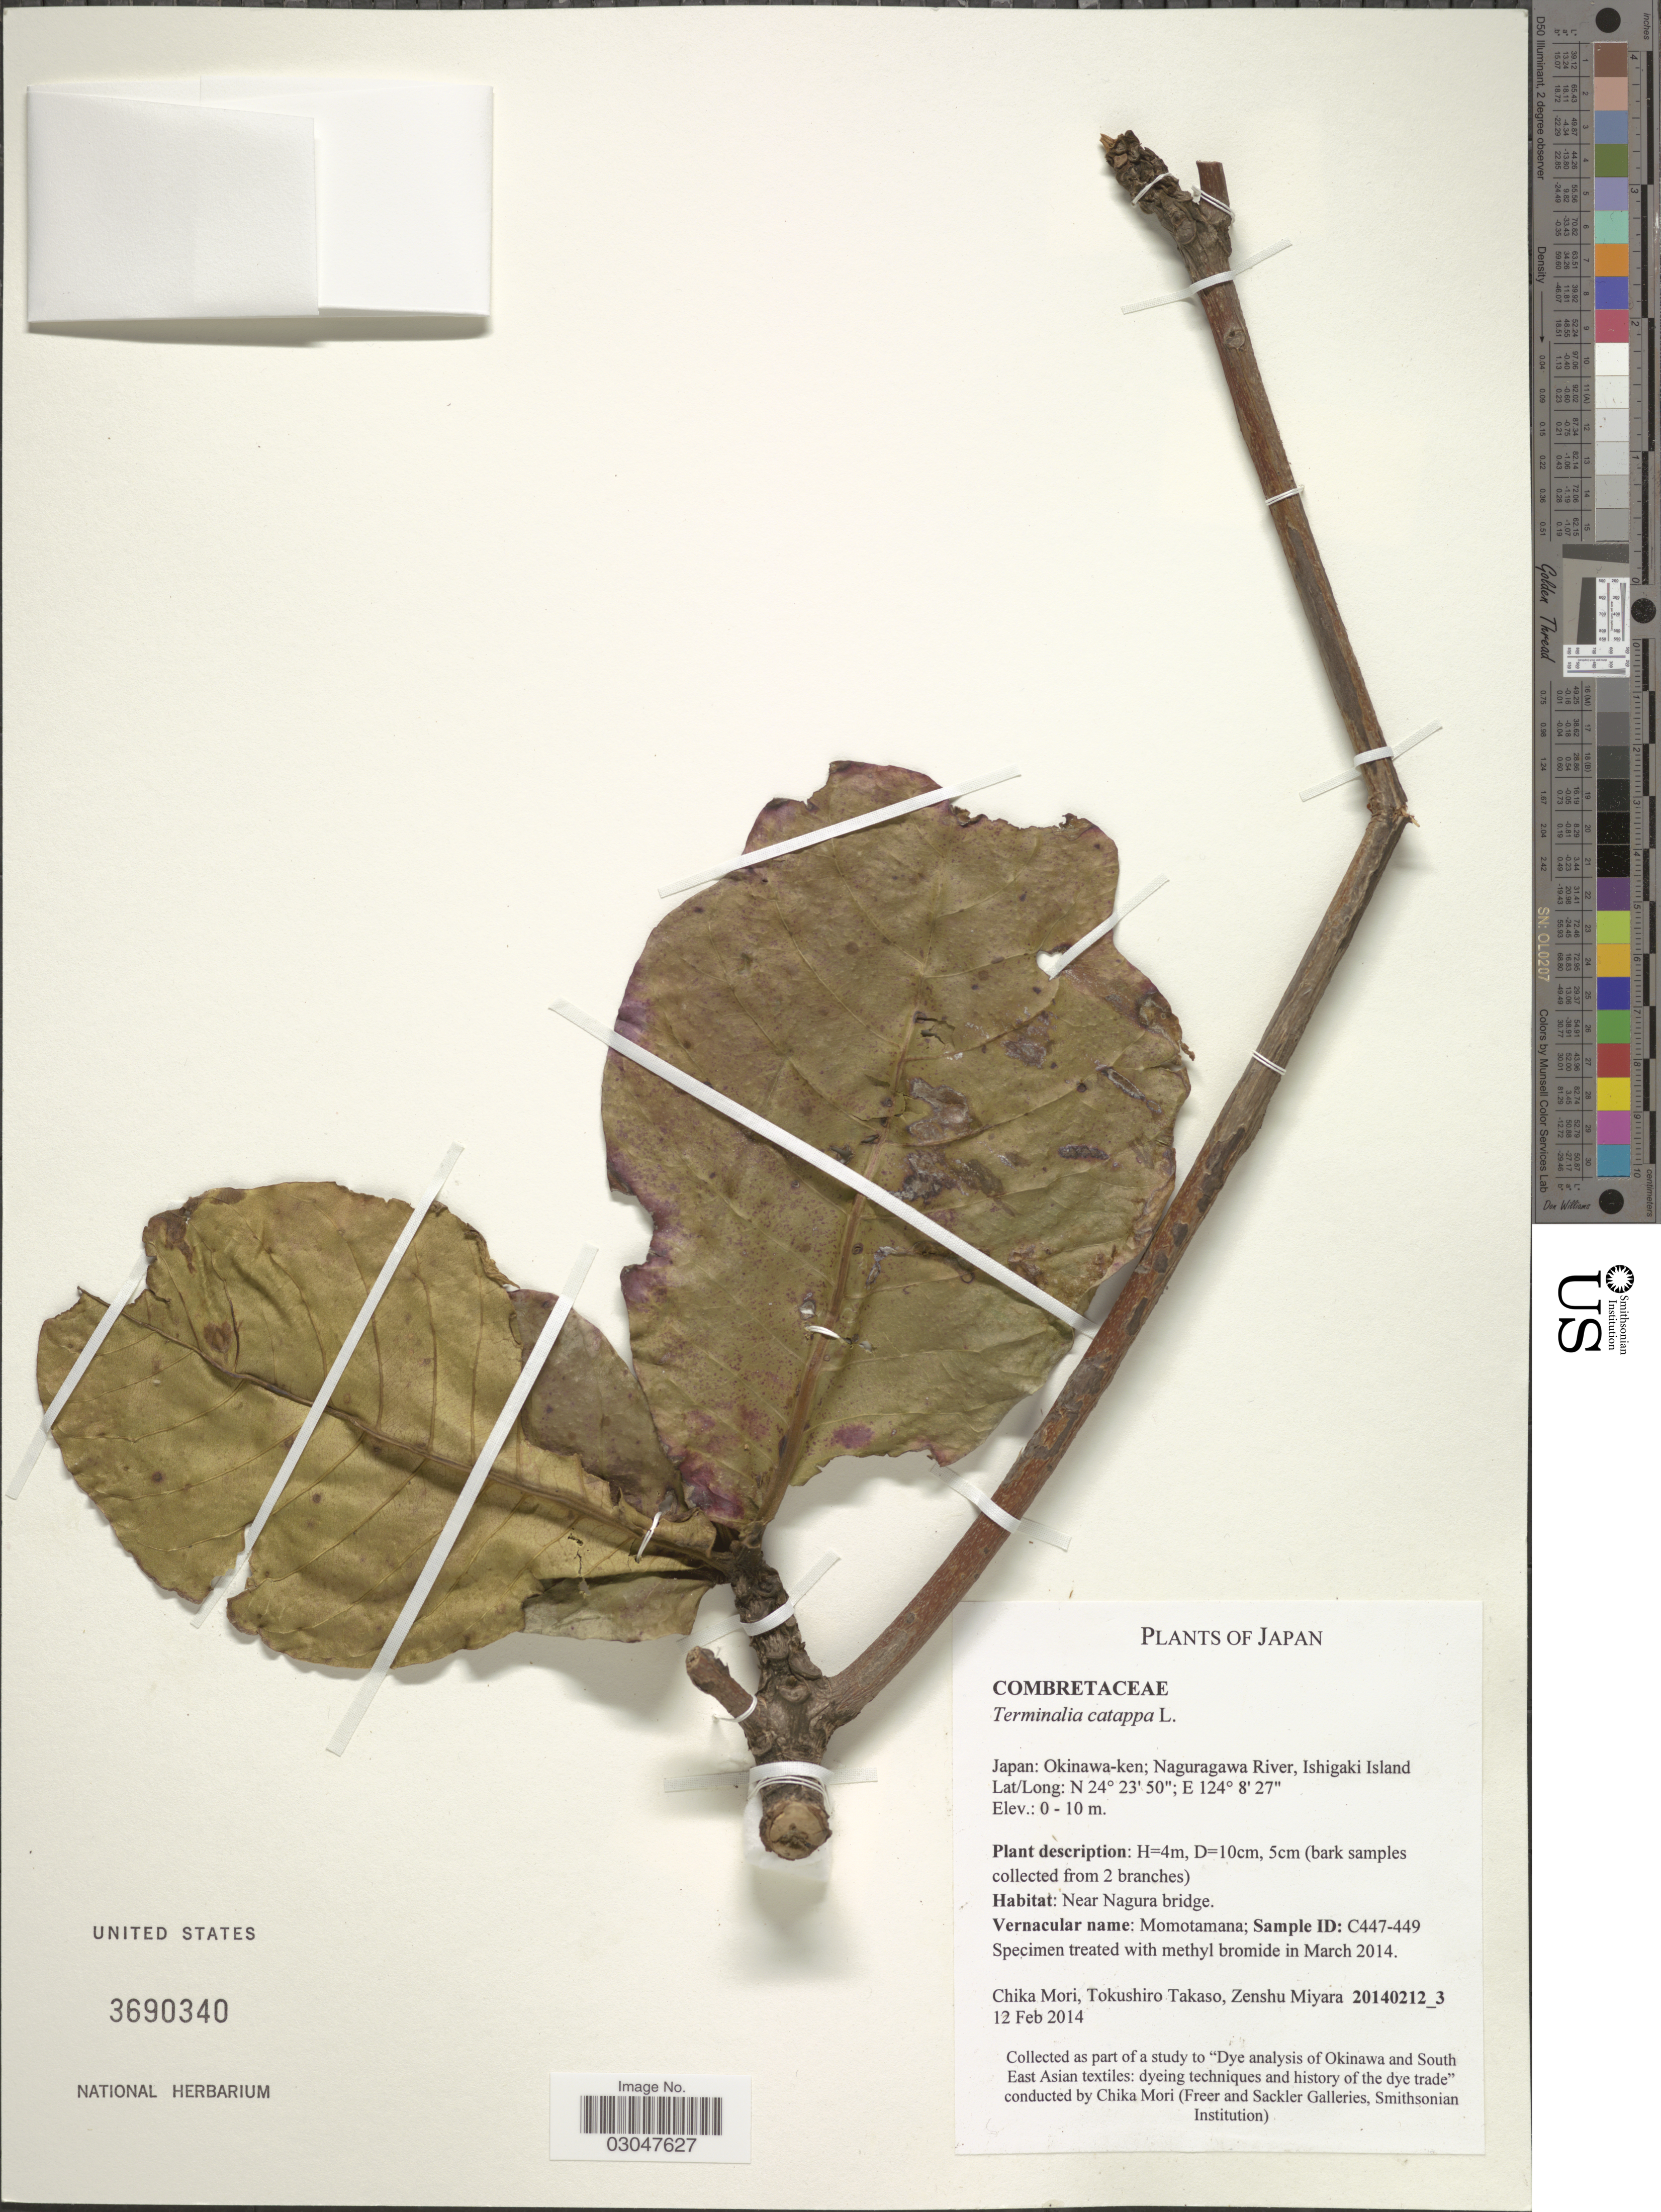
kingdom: Plantae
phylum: Tracheophyta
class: Magnoliopsida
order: Myrtales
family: Combretaceae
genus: Terminalia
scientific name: Terminalia catappa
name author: L.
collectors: C. Mori, T. Takaso & Z. Miyara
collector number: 20140212_3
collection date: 2014-02-12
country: Japan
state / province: Okinawa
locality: Okinawa-ken; Naguragawa River, Ishigaki Island.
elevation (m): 0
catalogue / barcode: US 3690340